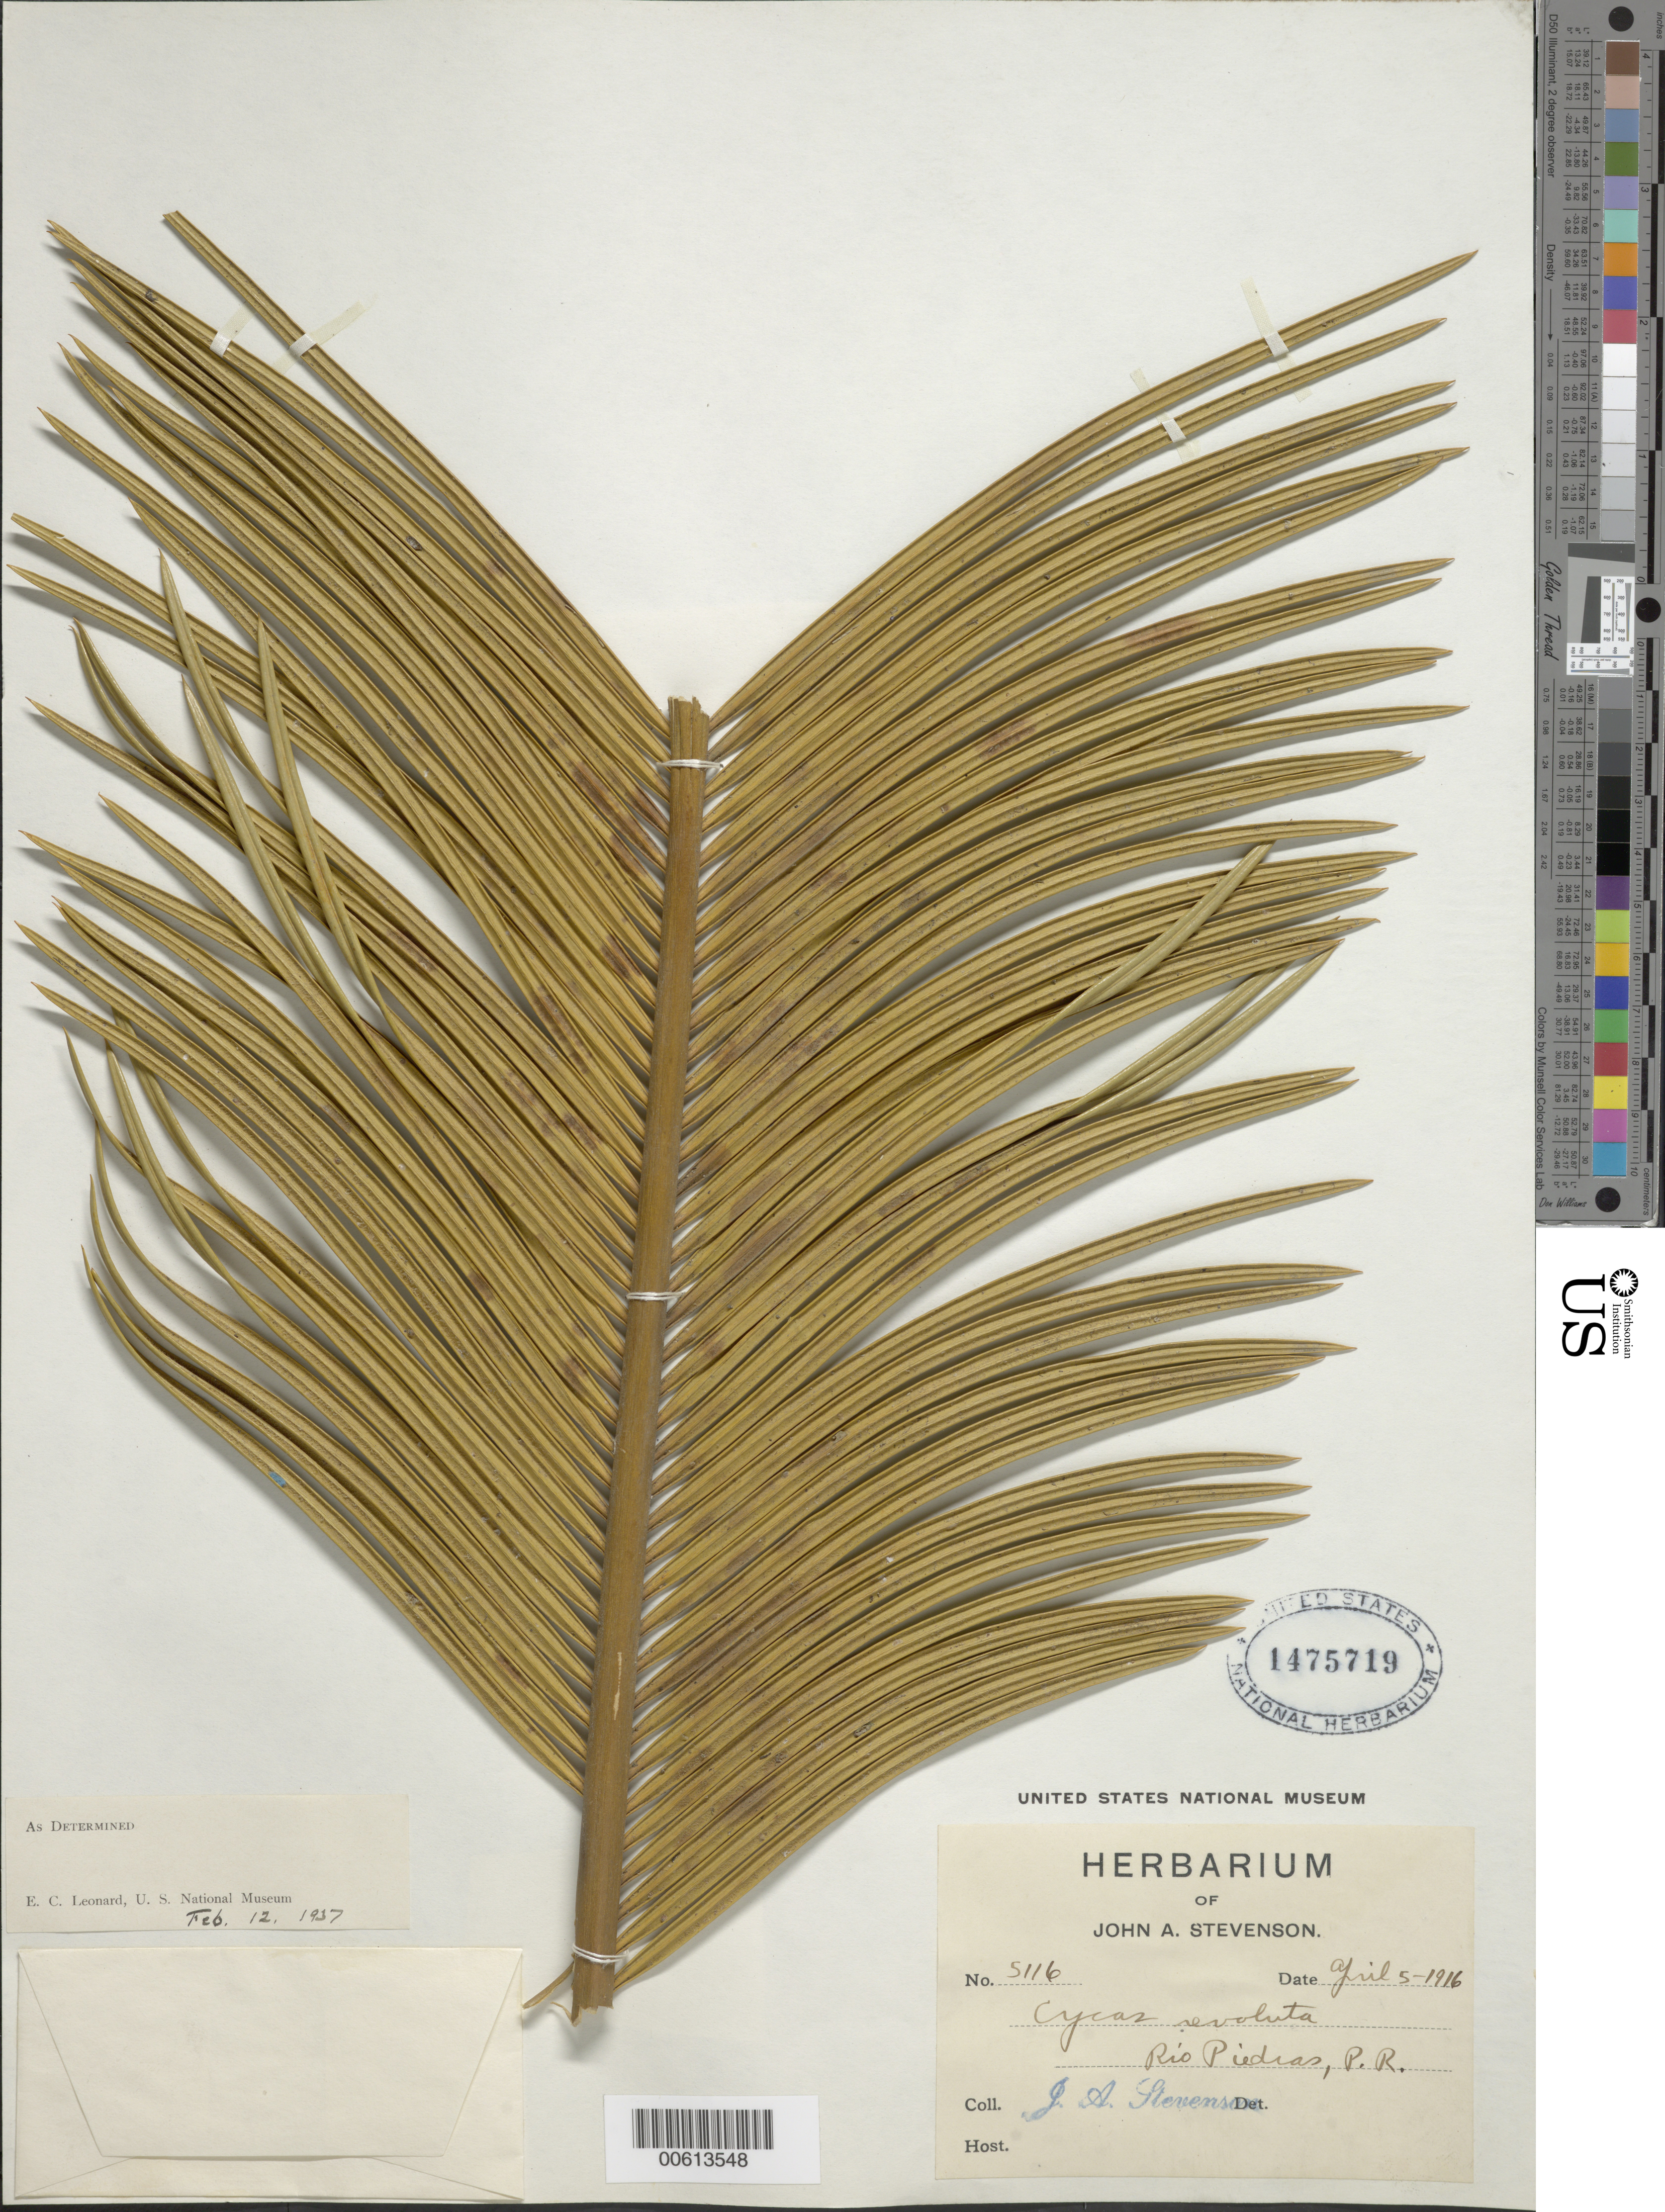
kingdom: Plantae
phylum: Tracheophyta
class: Cycadopsida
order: Cycadales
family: Cycadaceae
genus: Cycas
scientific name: Cycas revoluta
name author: Thunb.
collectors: J. Stevenson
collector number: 5116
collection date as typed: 05 Apr 1916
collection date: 1916-04-05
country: Puerto Rico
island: Greater Antilles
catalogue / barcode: US 1475719